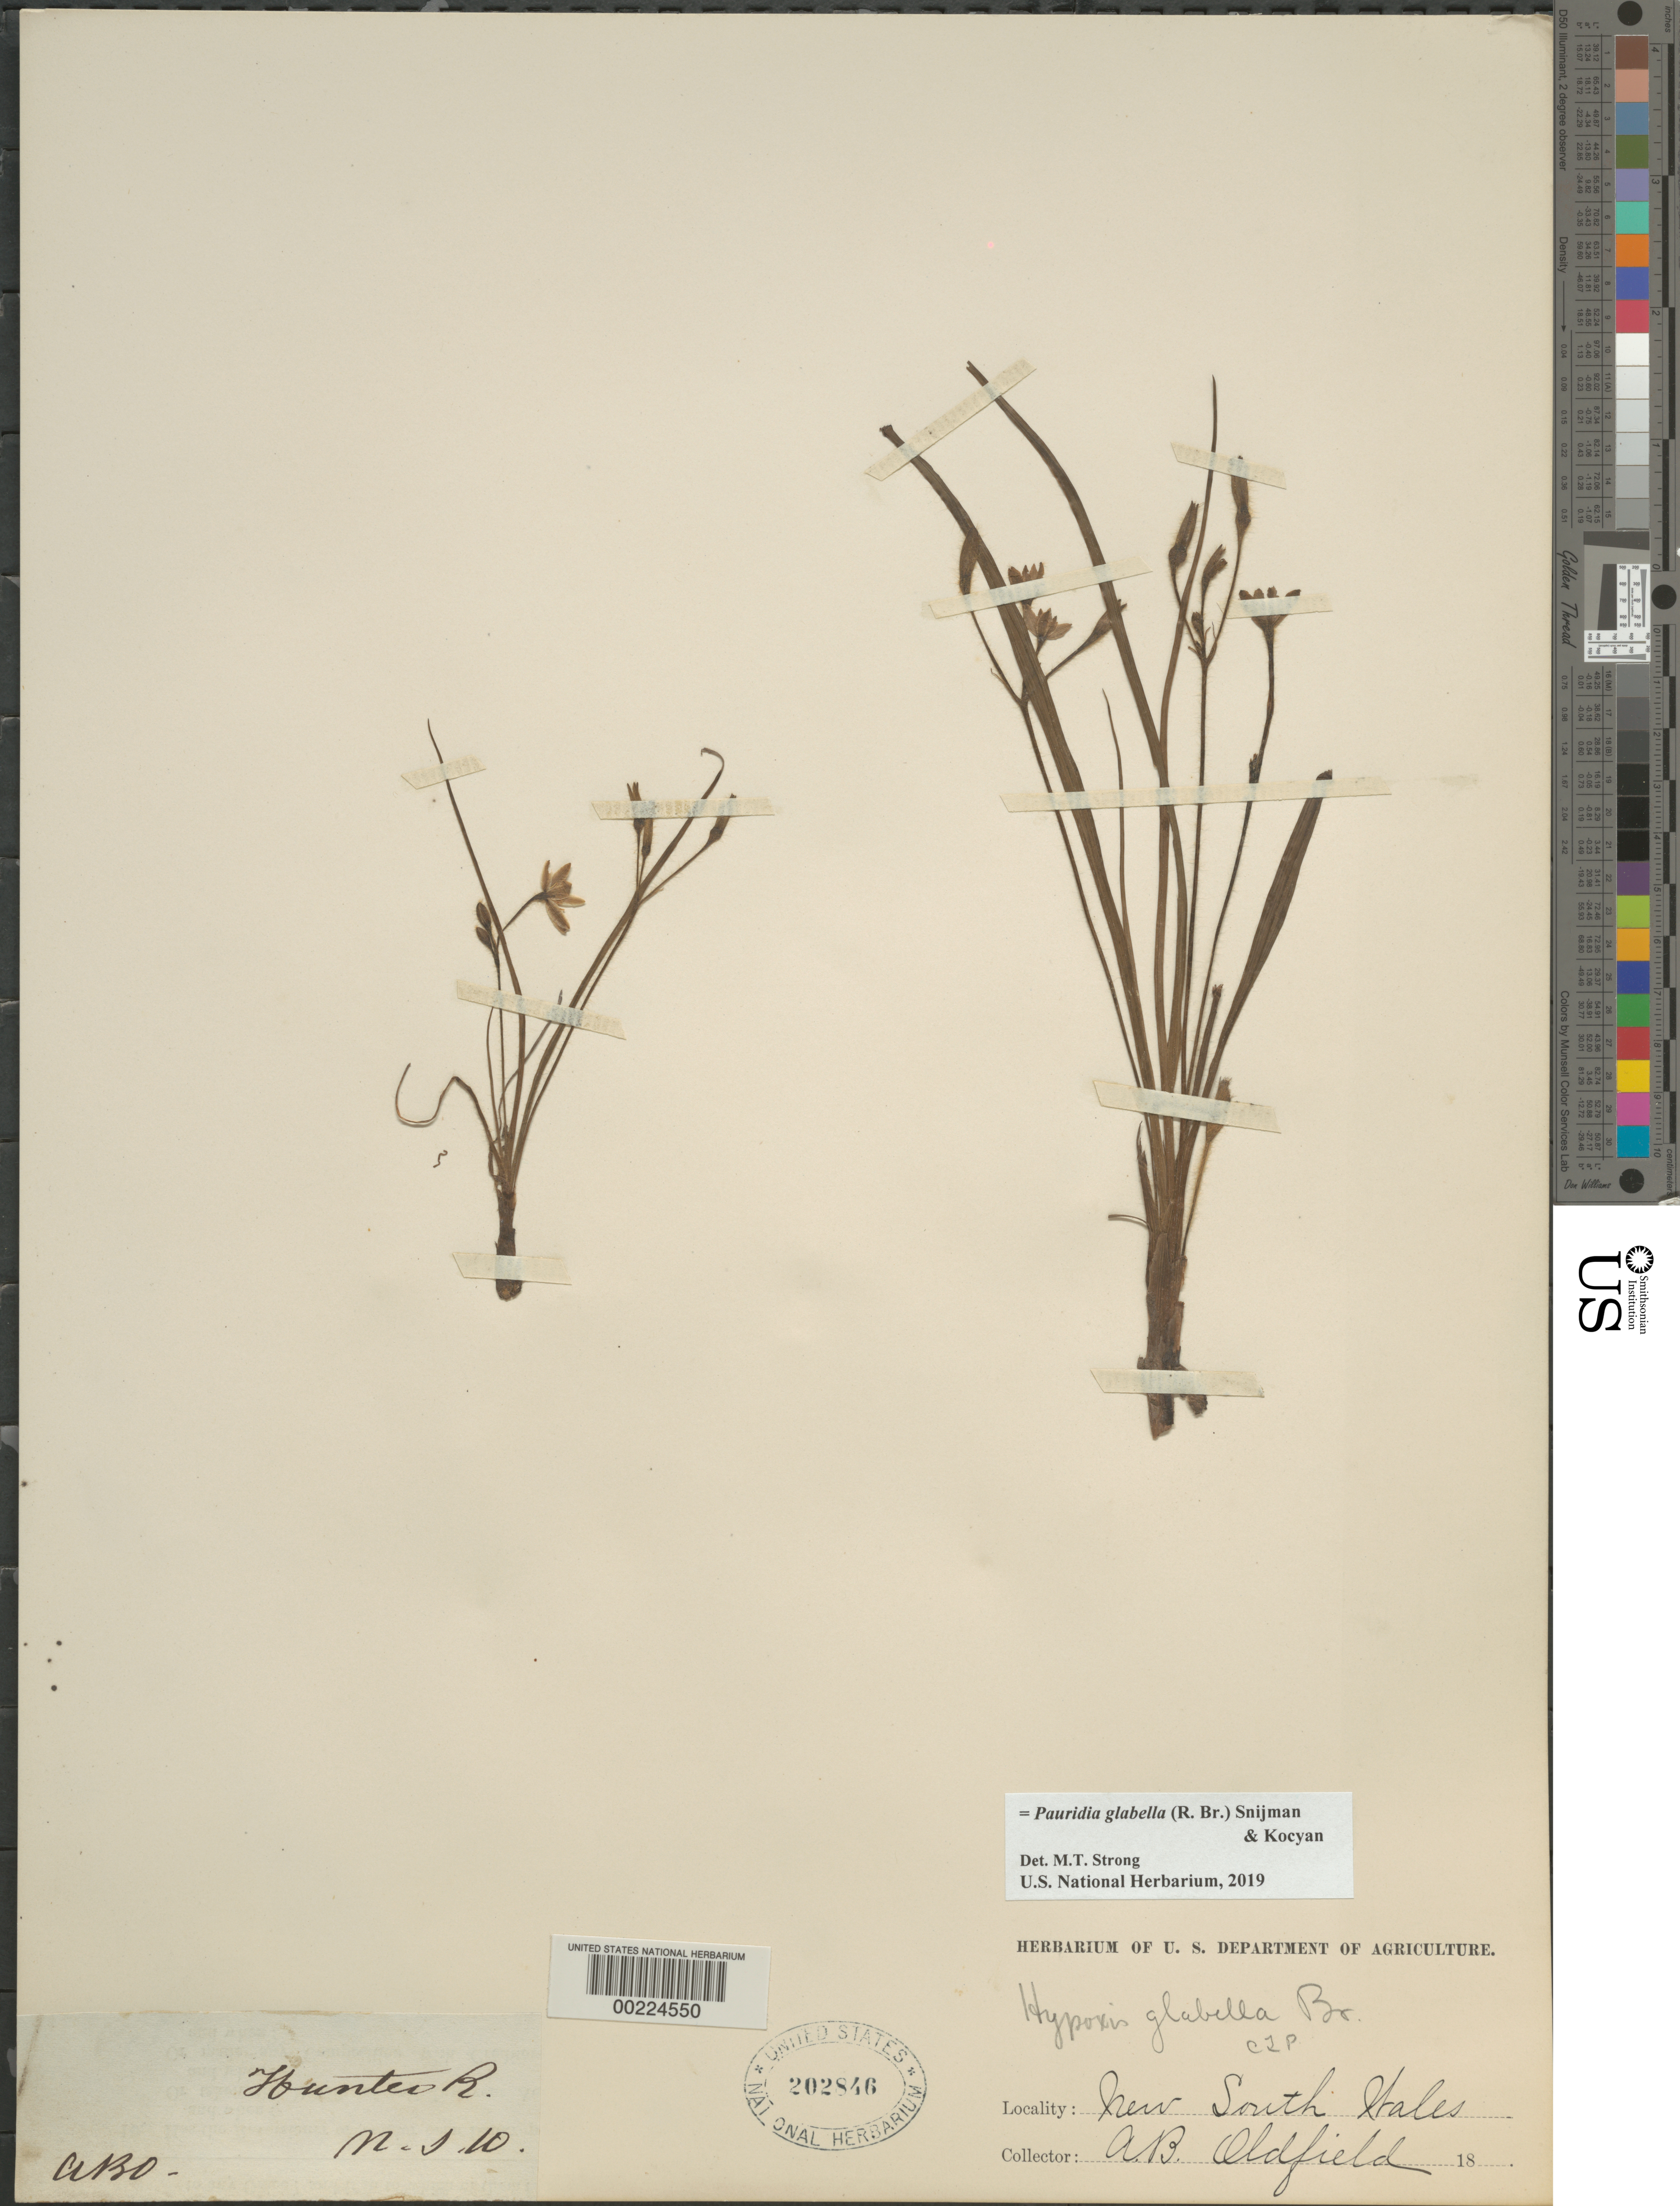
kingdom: Plantae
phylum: Tracheophyta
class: Liliopsida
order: Asparagales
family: Hypoxidaceae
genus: Pauridia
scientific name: Pauridia glabella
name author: (R. Br.) Snijman & Kocyan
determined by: Strong, Mark T., (BOT), Smithsonian Institution - National Museum of Natural History (UNITED STATES)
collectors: A. Oldfield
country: Australia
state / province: New South Wales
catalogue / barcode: US 202846